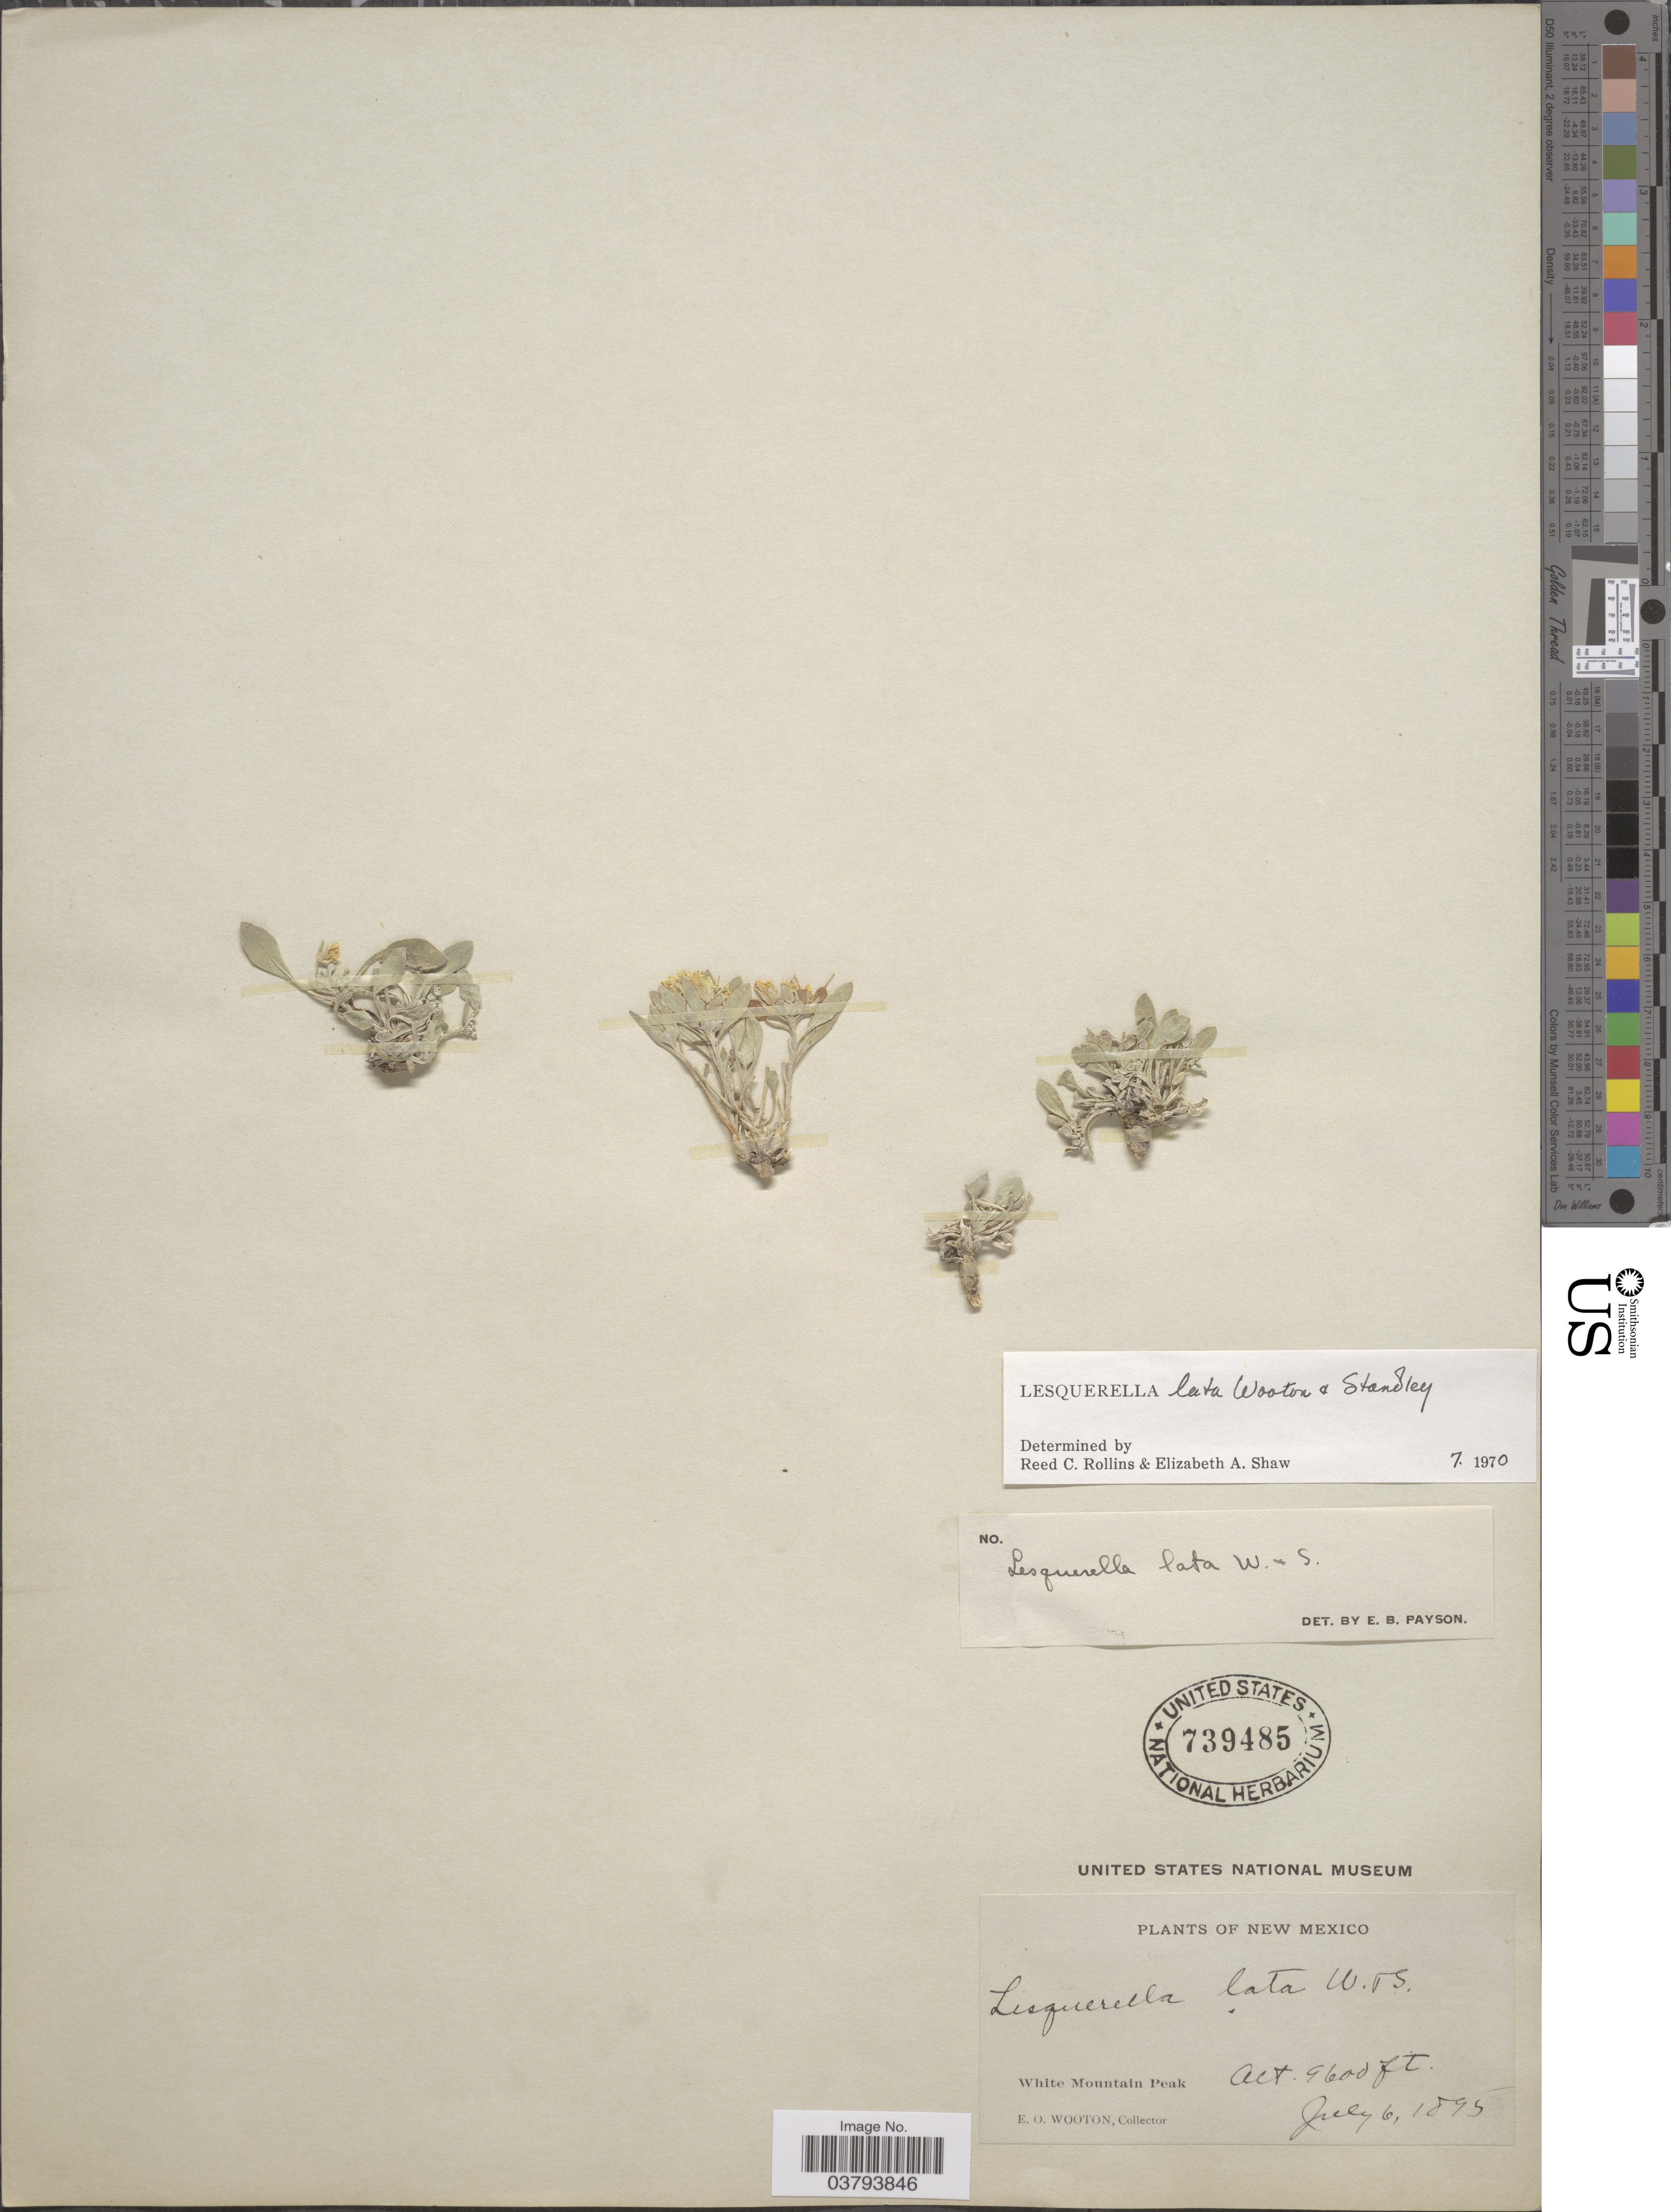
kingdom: Plantae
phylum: Tracheophyta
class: Magnoliopsida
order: Brassicales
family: Brassicaceae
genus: Lesquerella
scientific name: Lesquerella lata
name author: Wooton & Standl.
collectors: E. O. Wooton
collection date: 1895-07-06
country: United States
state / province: New Mexico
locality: White Mountain Peak.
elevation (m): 2926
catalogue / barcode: US 739485